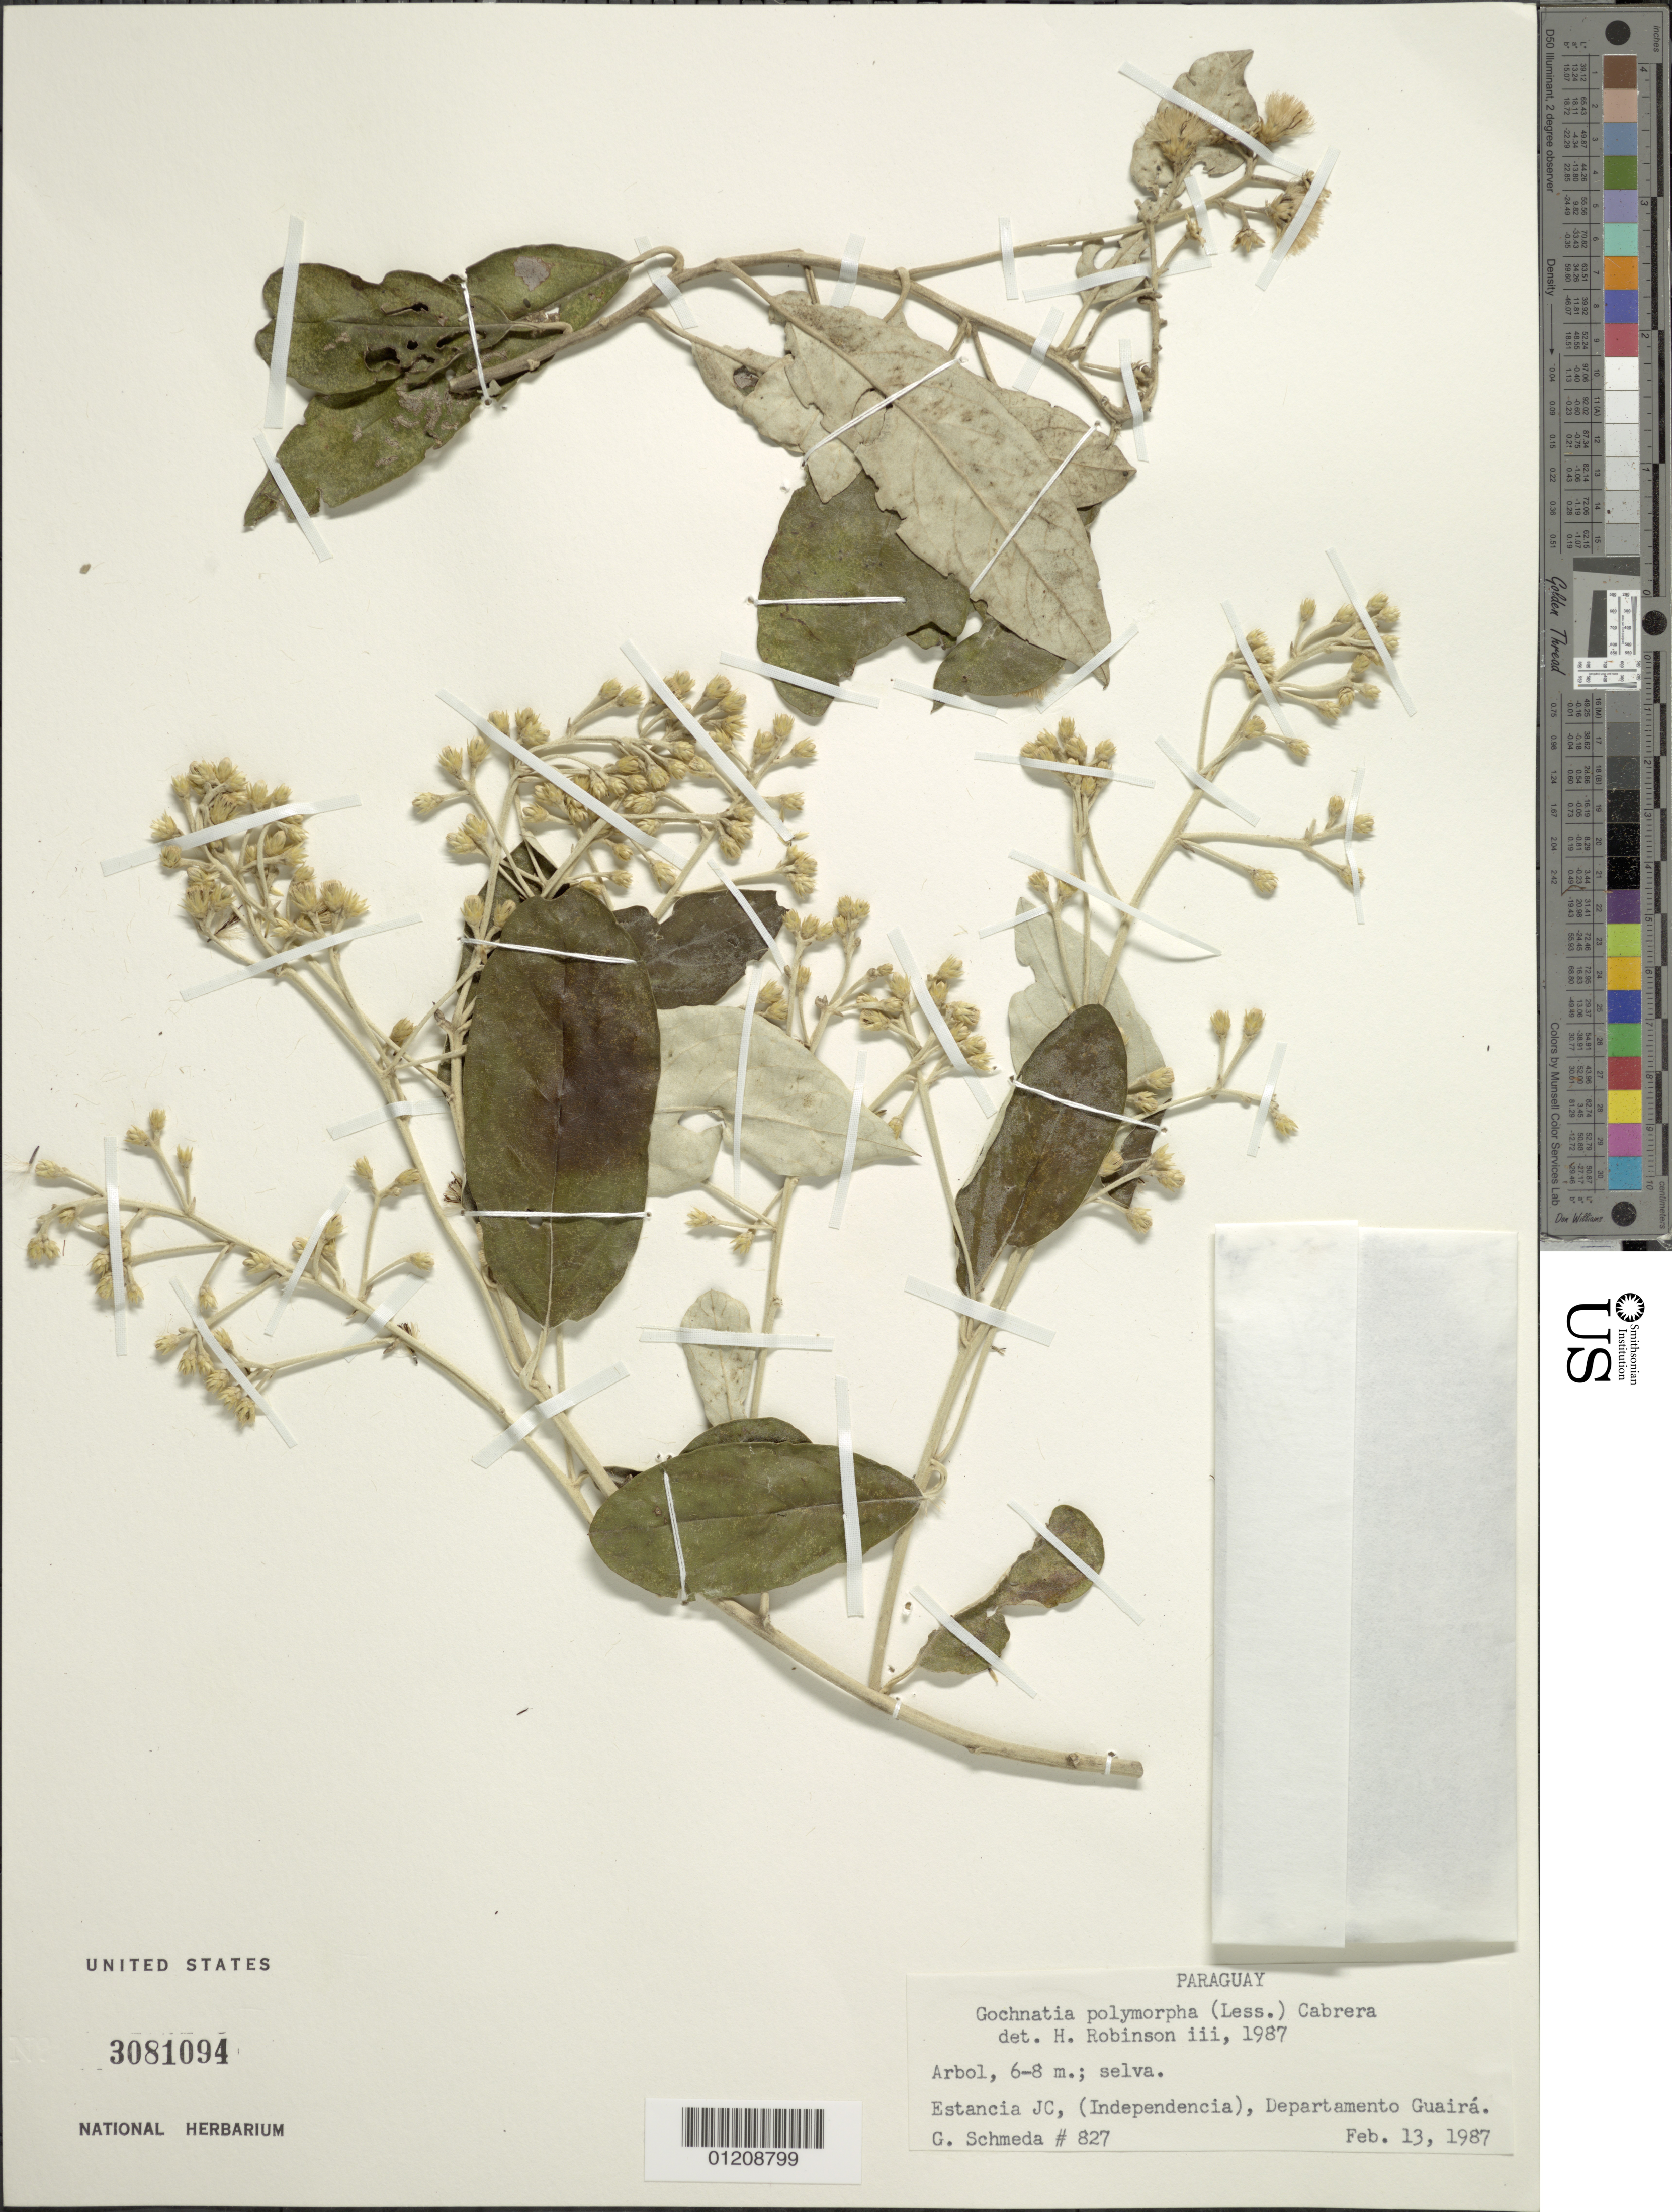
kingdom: Plantae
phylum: Tracheophyta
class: Magnoliopsida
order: Asterales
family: Asteraceae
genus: Moquiniastrum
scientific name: Moquiniastrum polymorphum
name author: (Less.) G. Sancho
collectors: G. Schmeda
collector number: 827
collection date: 1987-02-13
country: Paraguay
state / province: Guaira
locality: Estancia JC, (Independencia)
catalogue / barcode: US 3081094